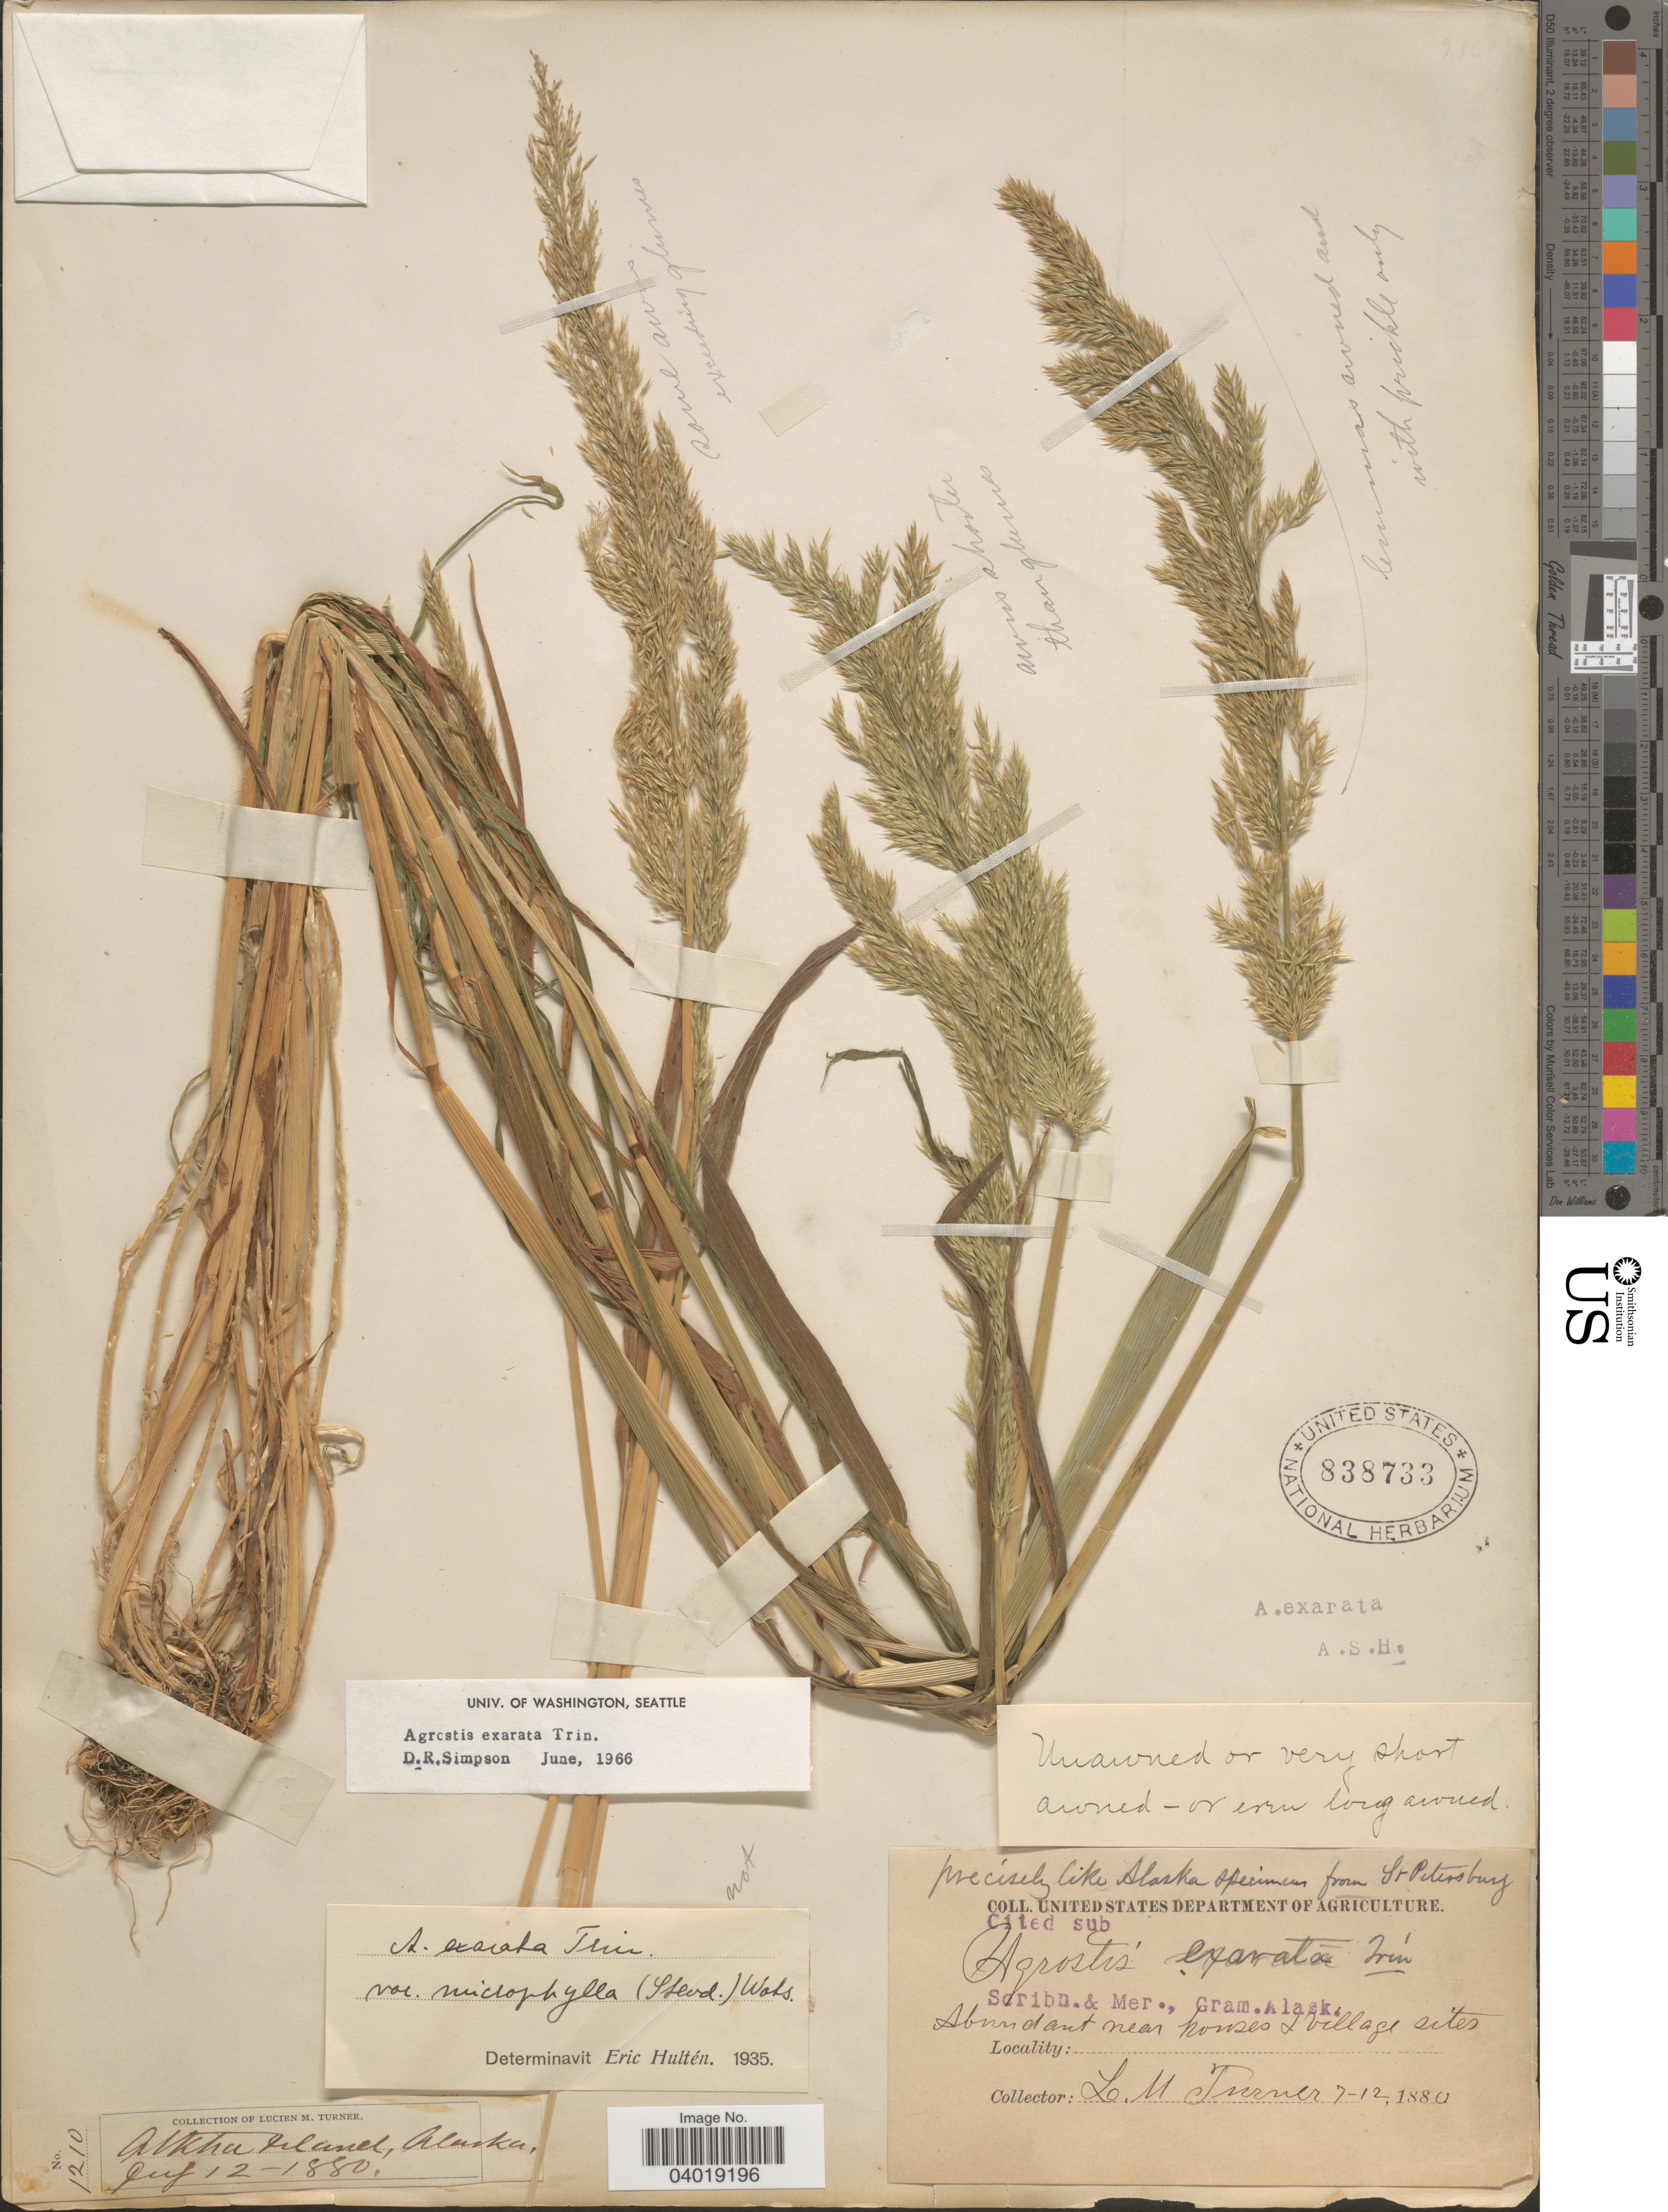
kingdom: Plantae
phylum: Tracheophyta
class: Liliopsida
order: Poales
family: Poaceae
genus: Agrostis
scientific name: Agrostis exarata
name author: Trin.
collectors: L. M. Turner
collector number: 1210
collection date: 1880-07-12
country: United States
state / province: Alaska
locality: Atkha Island.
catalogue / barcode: US 838733